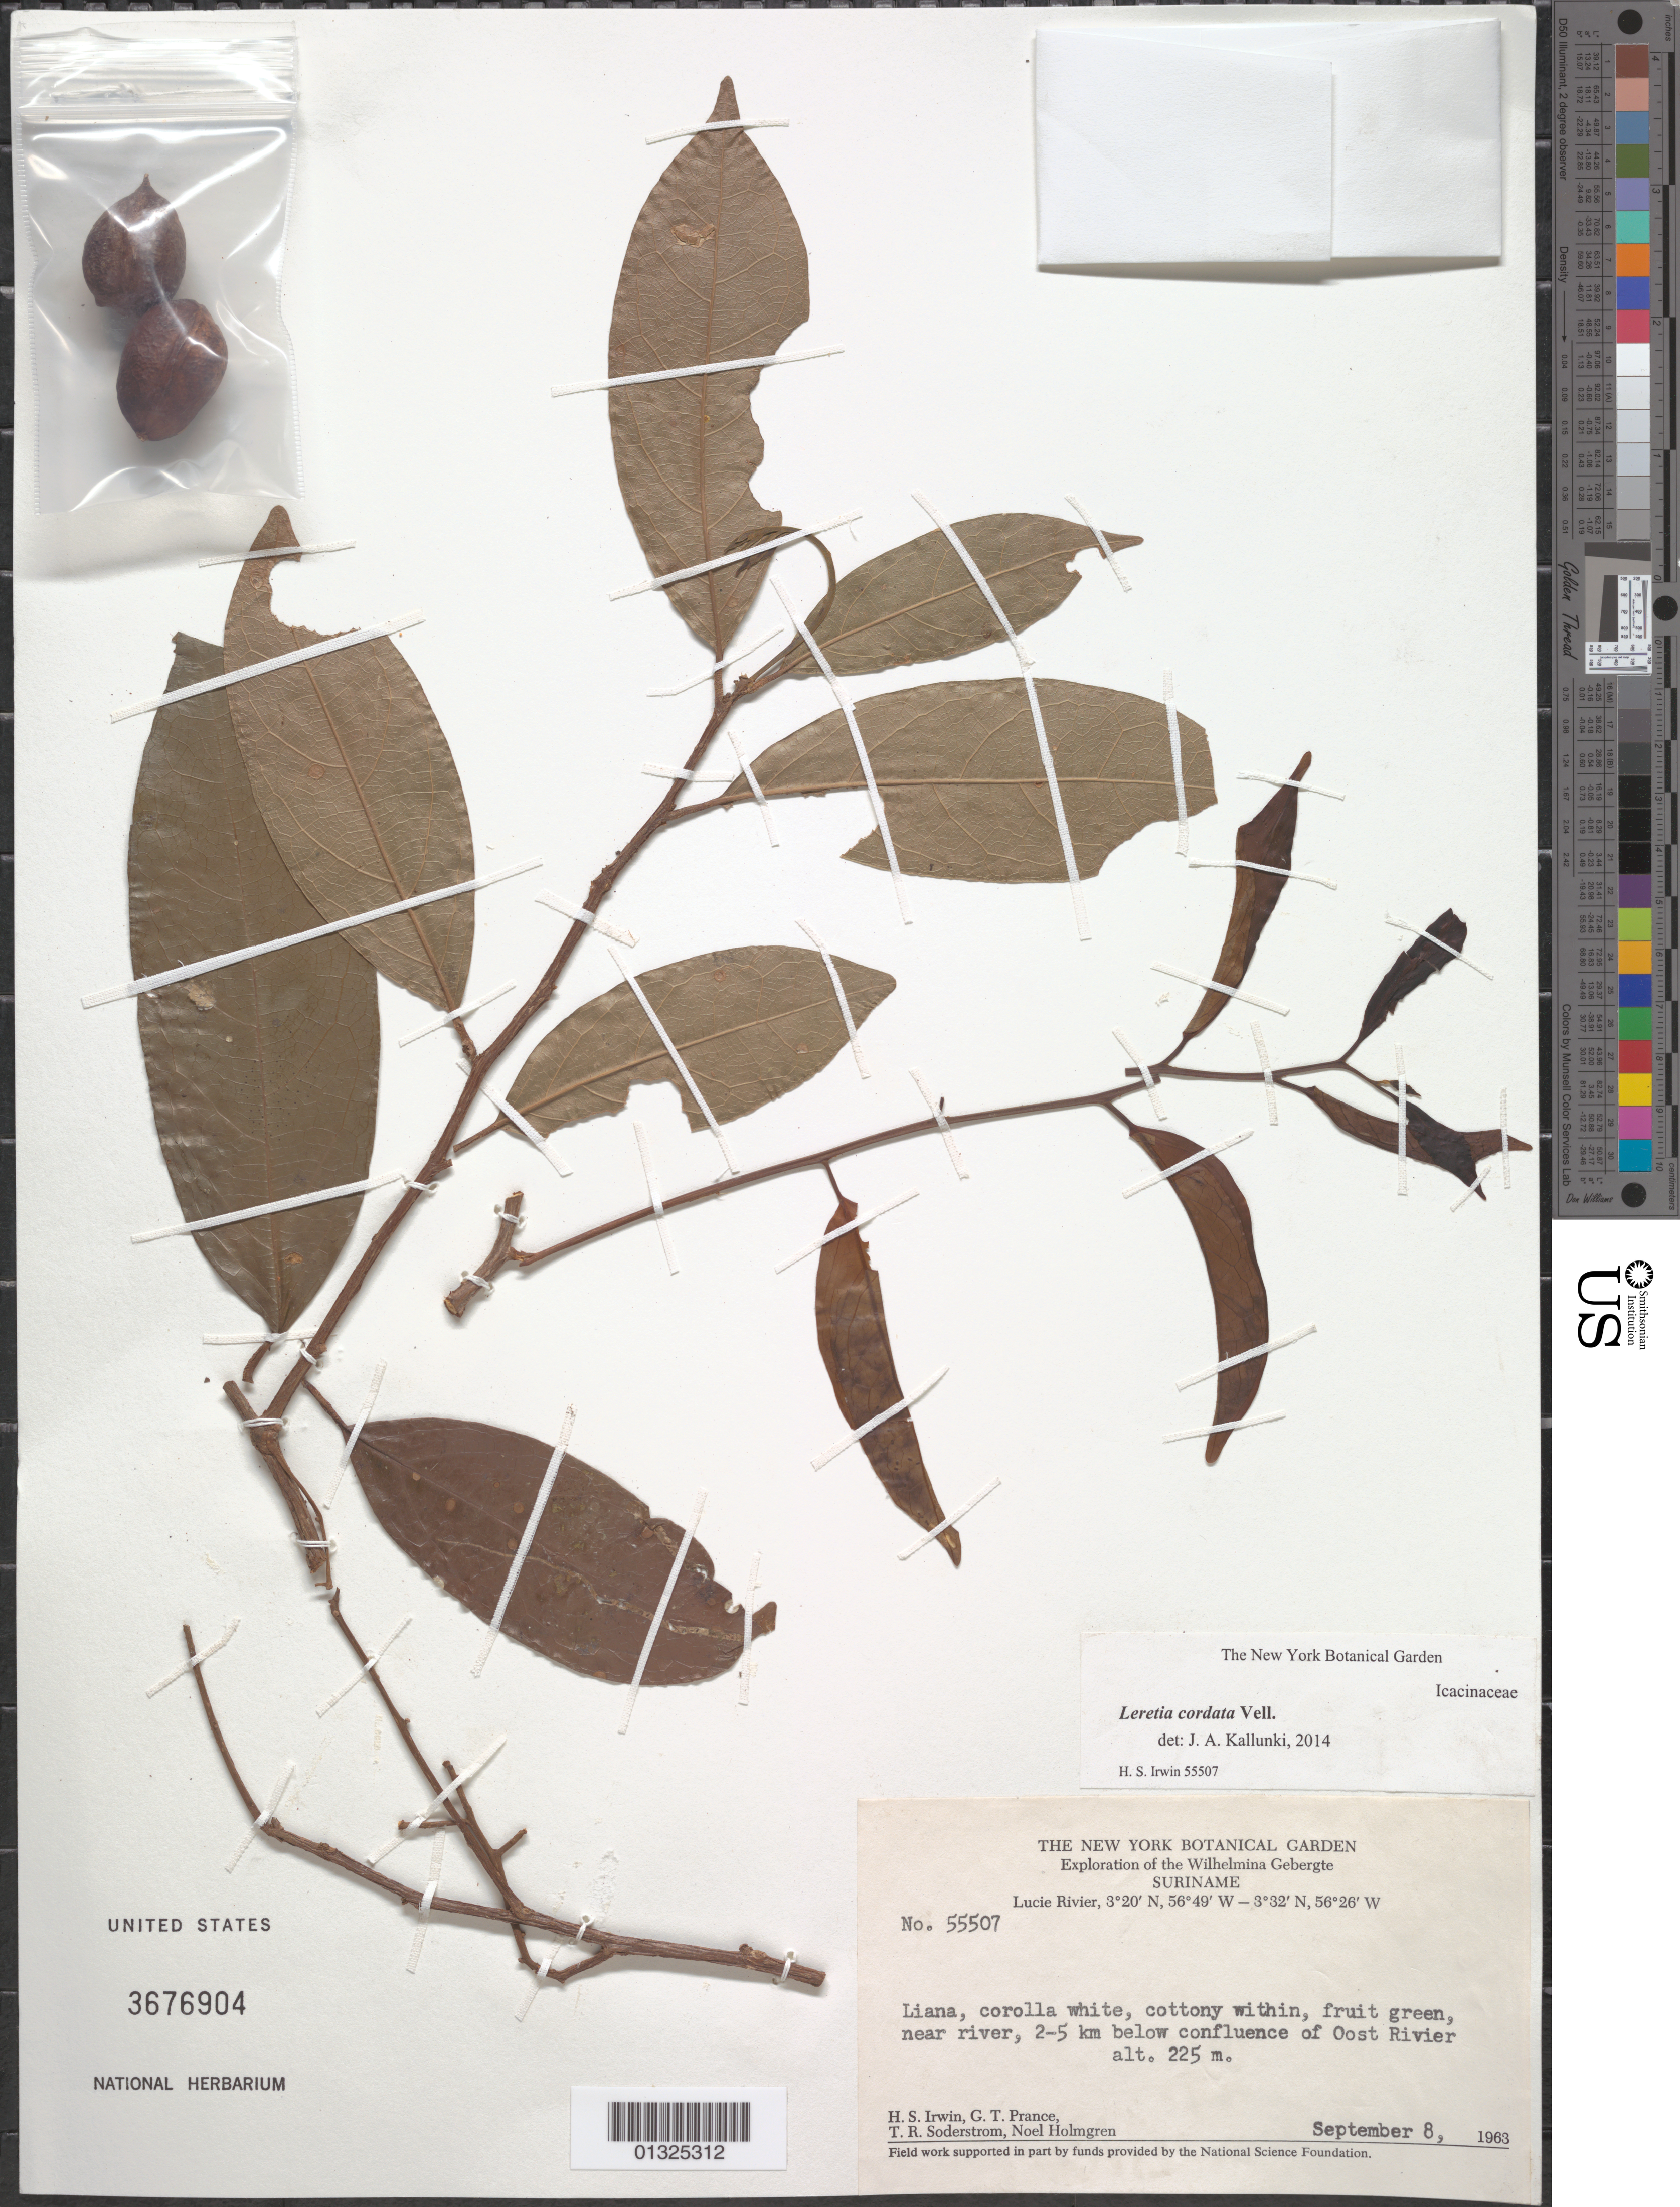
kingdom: Plantae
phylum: Tracheophyta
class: Magnoliopsida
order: Icacinales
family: Icacinaceae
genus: Leretia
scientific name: Leretia cordata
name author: Vell.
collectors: H. Irwin, G. T. Prance, T. R. Soderstrom & N. H. Holmgren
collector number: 55507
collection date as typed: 08 Sep 1963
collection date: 1963-09-08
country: Suriname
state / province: Sipaliwini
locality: Lucie Rivier, 2-5 km below confluence of Oost River. Wilhelmina Gebergte.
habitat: near river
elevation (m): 225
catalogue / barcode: US 3676904